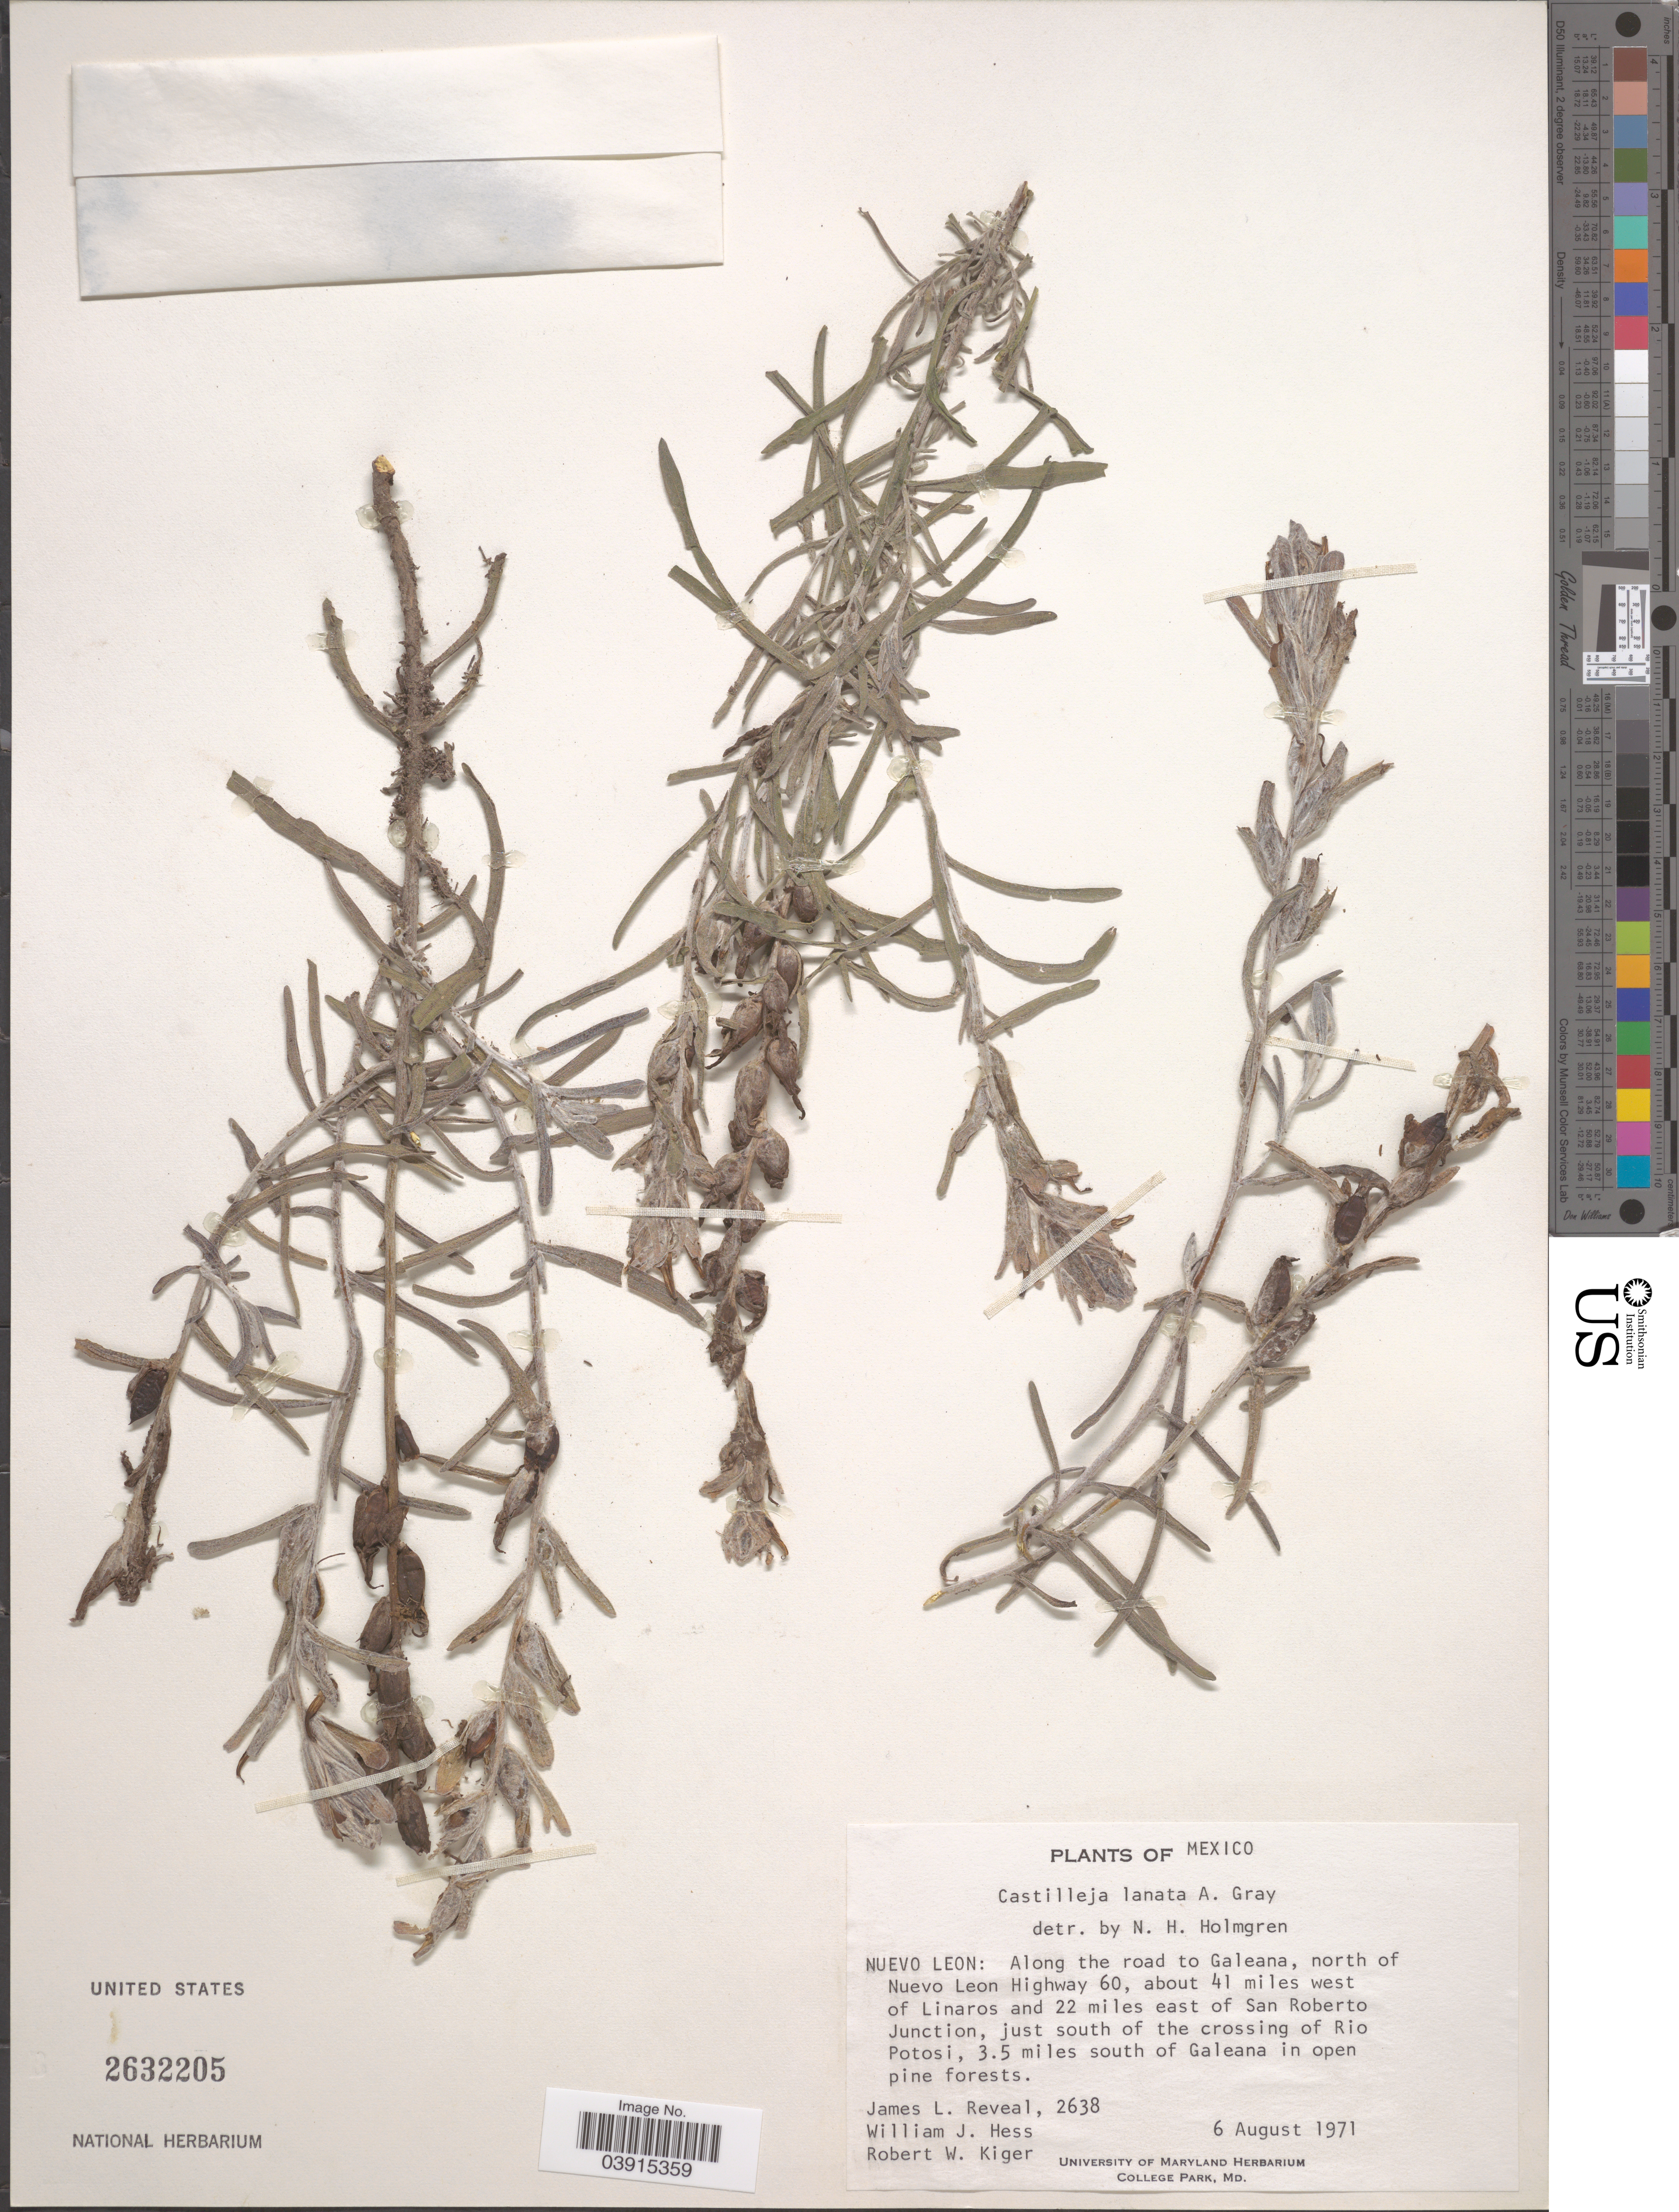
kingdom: Plantae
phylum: Tracheophyta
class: Magnoliopsida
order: Lamiales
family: Orobanchaceae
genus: Castilleja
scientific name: Castilleja lanata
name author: A. Gray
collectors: J. L. Reveal, W. Hess & R. Kiger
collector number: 2638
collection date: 1971-08-06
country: Mexico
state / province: Nuevo León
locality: Along the road to Galeana, north of Nuevo Leon Highway 60, about 41 miles west of Linaros and 22 miles east of San Roberto Junction, just south of the crossing of Rio Potosi, 3.5 miles south of Galeana.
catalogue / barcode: US 2632205